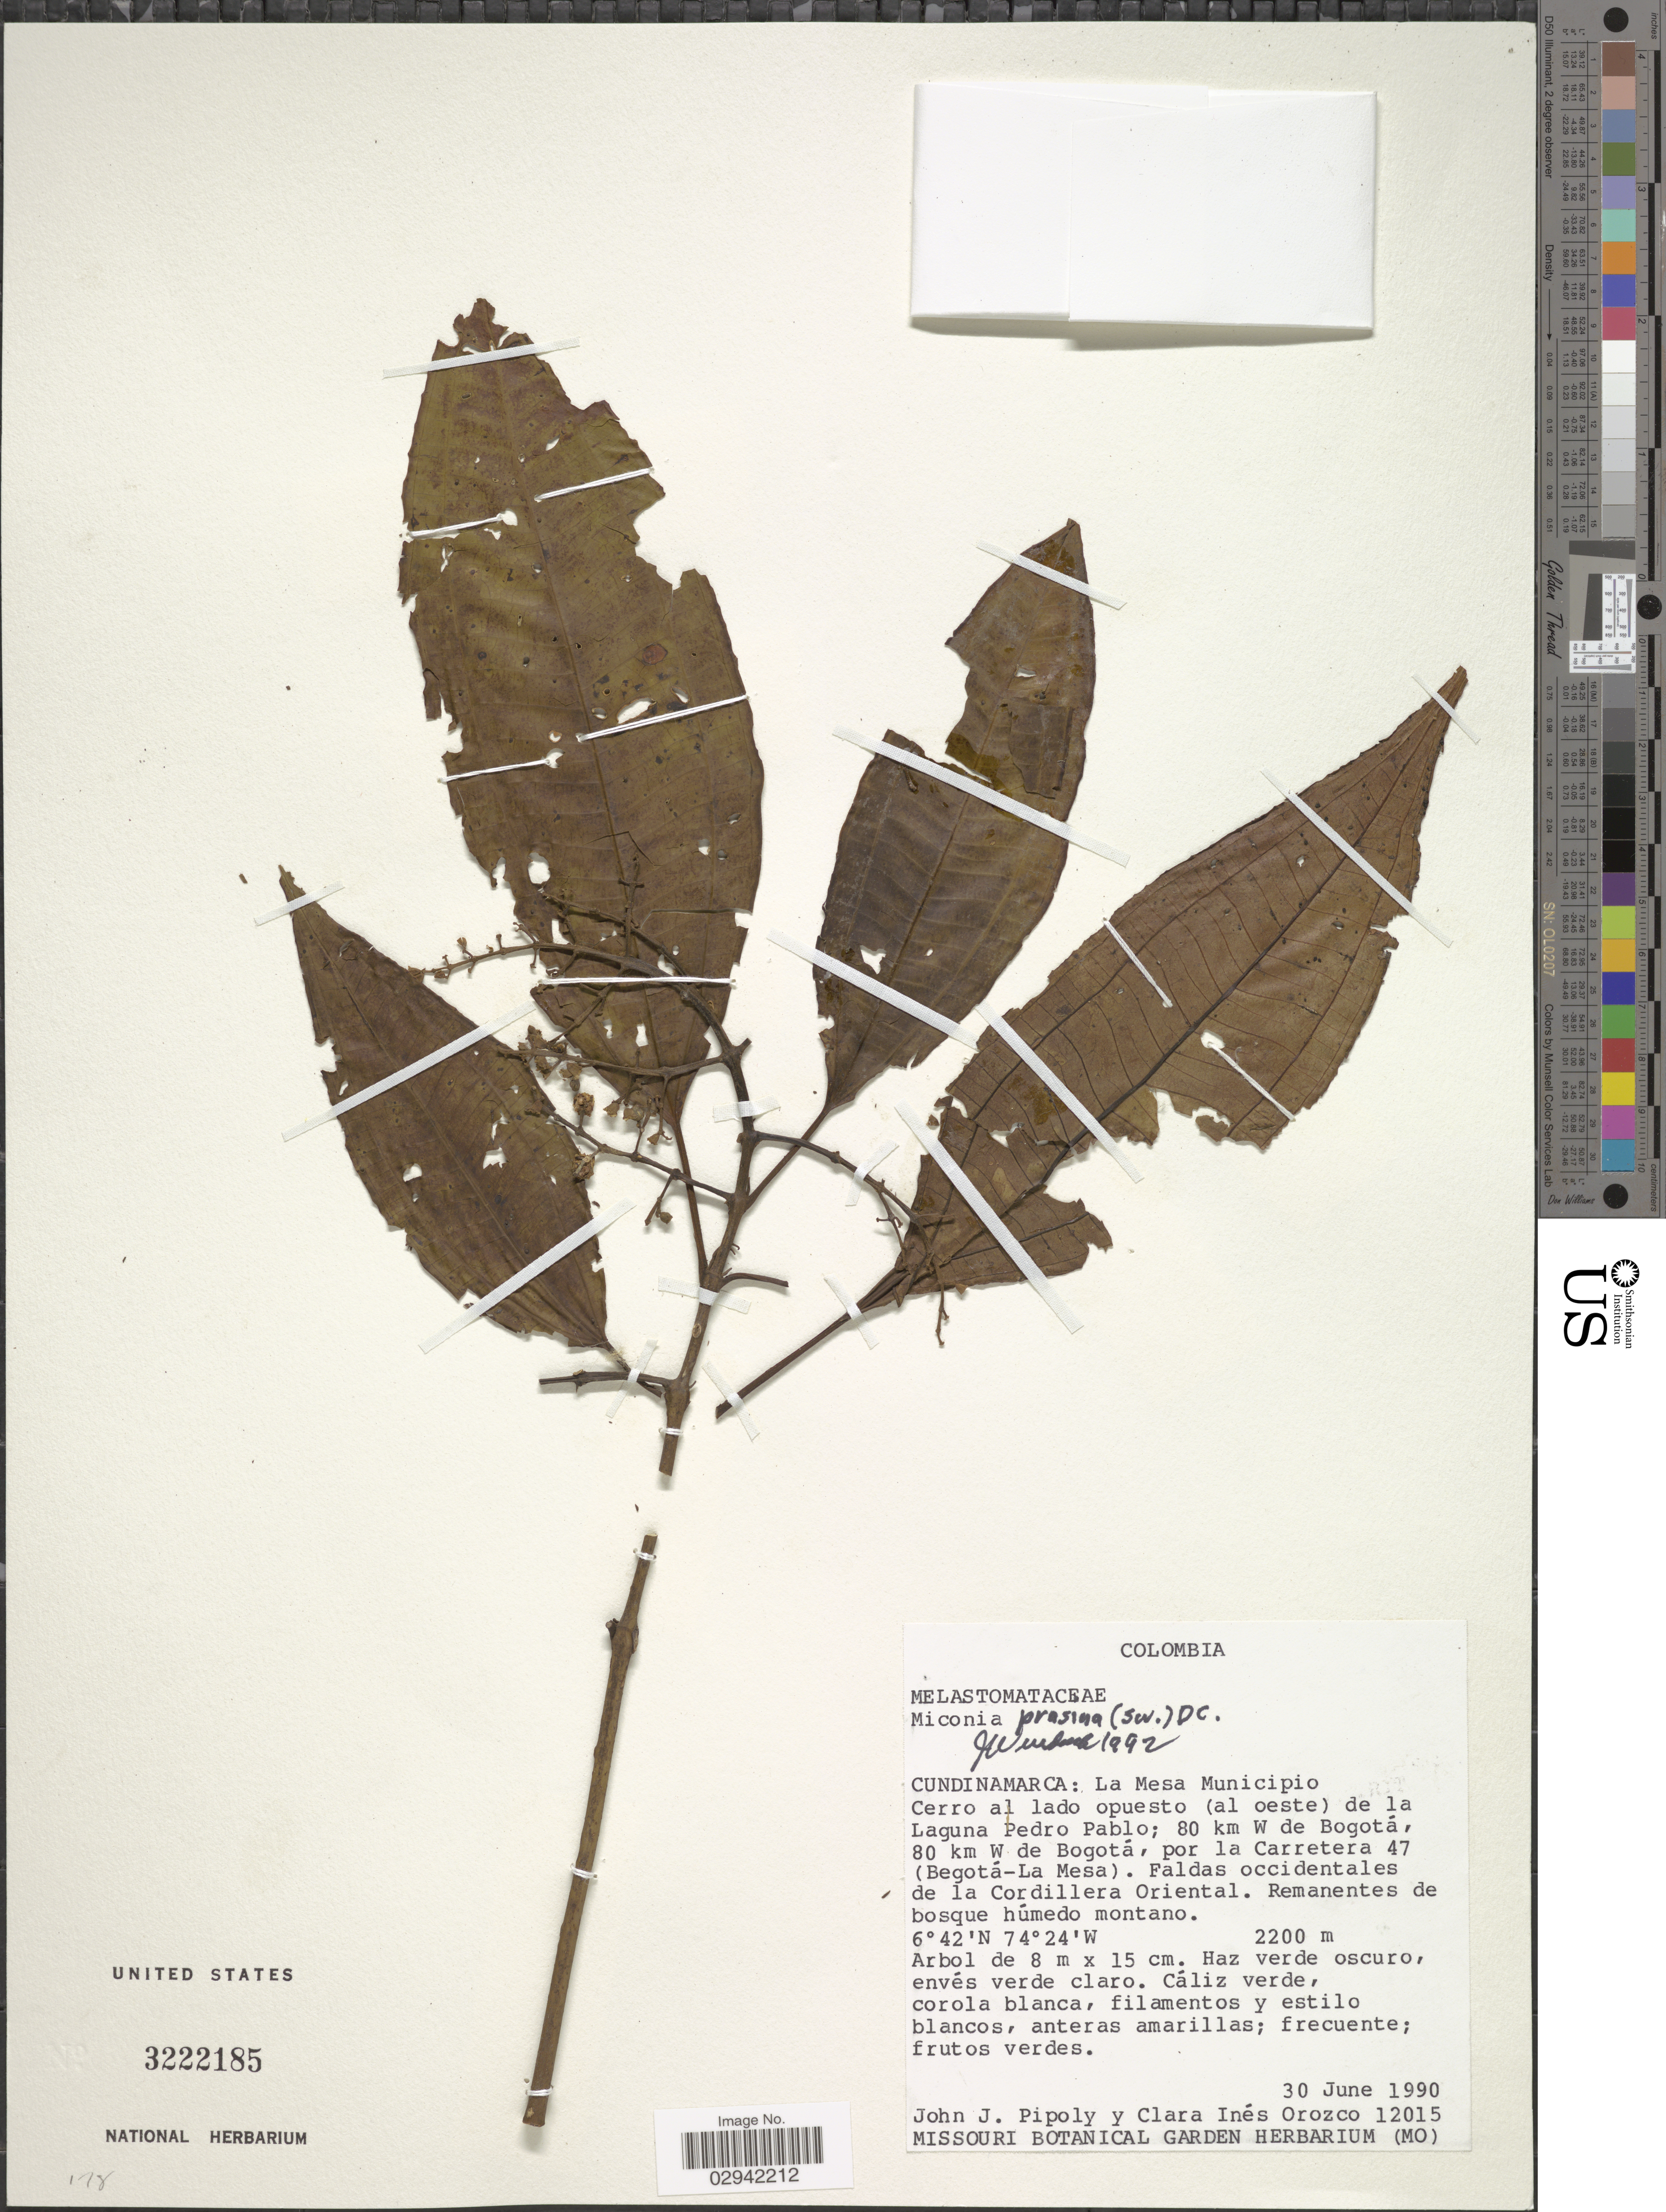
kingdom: Plantae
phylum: Tracheophyta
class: Magnoliopsida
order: Myrtales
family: Melastomataceae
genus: Miconia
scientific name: Miconia prasina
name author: (Sw.) DC.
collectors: J. J. Pipoly & C. I. Orozco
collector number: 12015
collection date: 1990-06-30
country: Colombia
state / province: Cundinamarca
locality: La Mesa Municipio Cerro al lado opuesto (al oeste) de la Laguna Pedro Pablo; 80 km W de Bogotá, 80 km W de Bogotá, por la Carretera 47 (Begotá-La Mesa). Faldas occidentales de la Cordillera Oriental.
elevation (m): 2200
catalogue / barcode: US 3222185